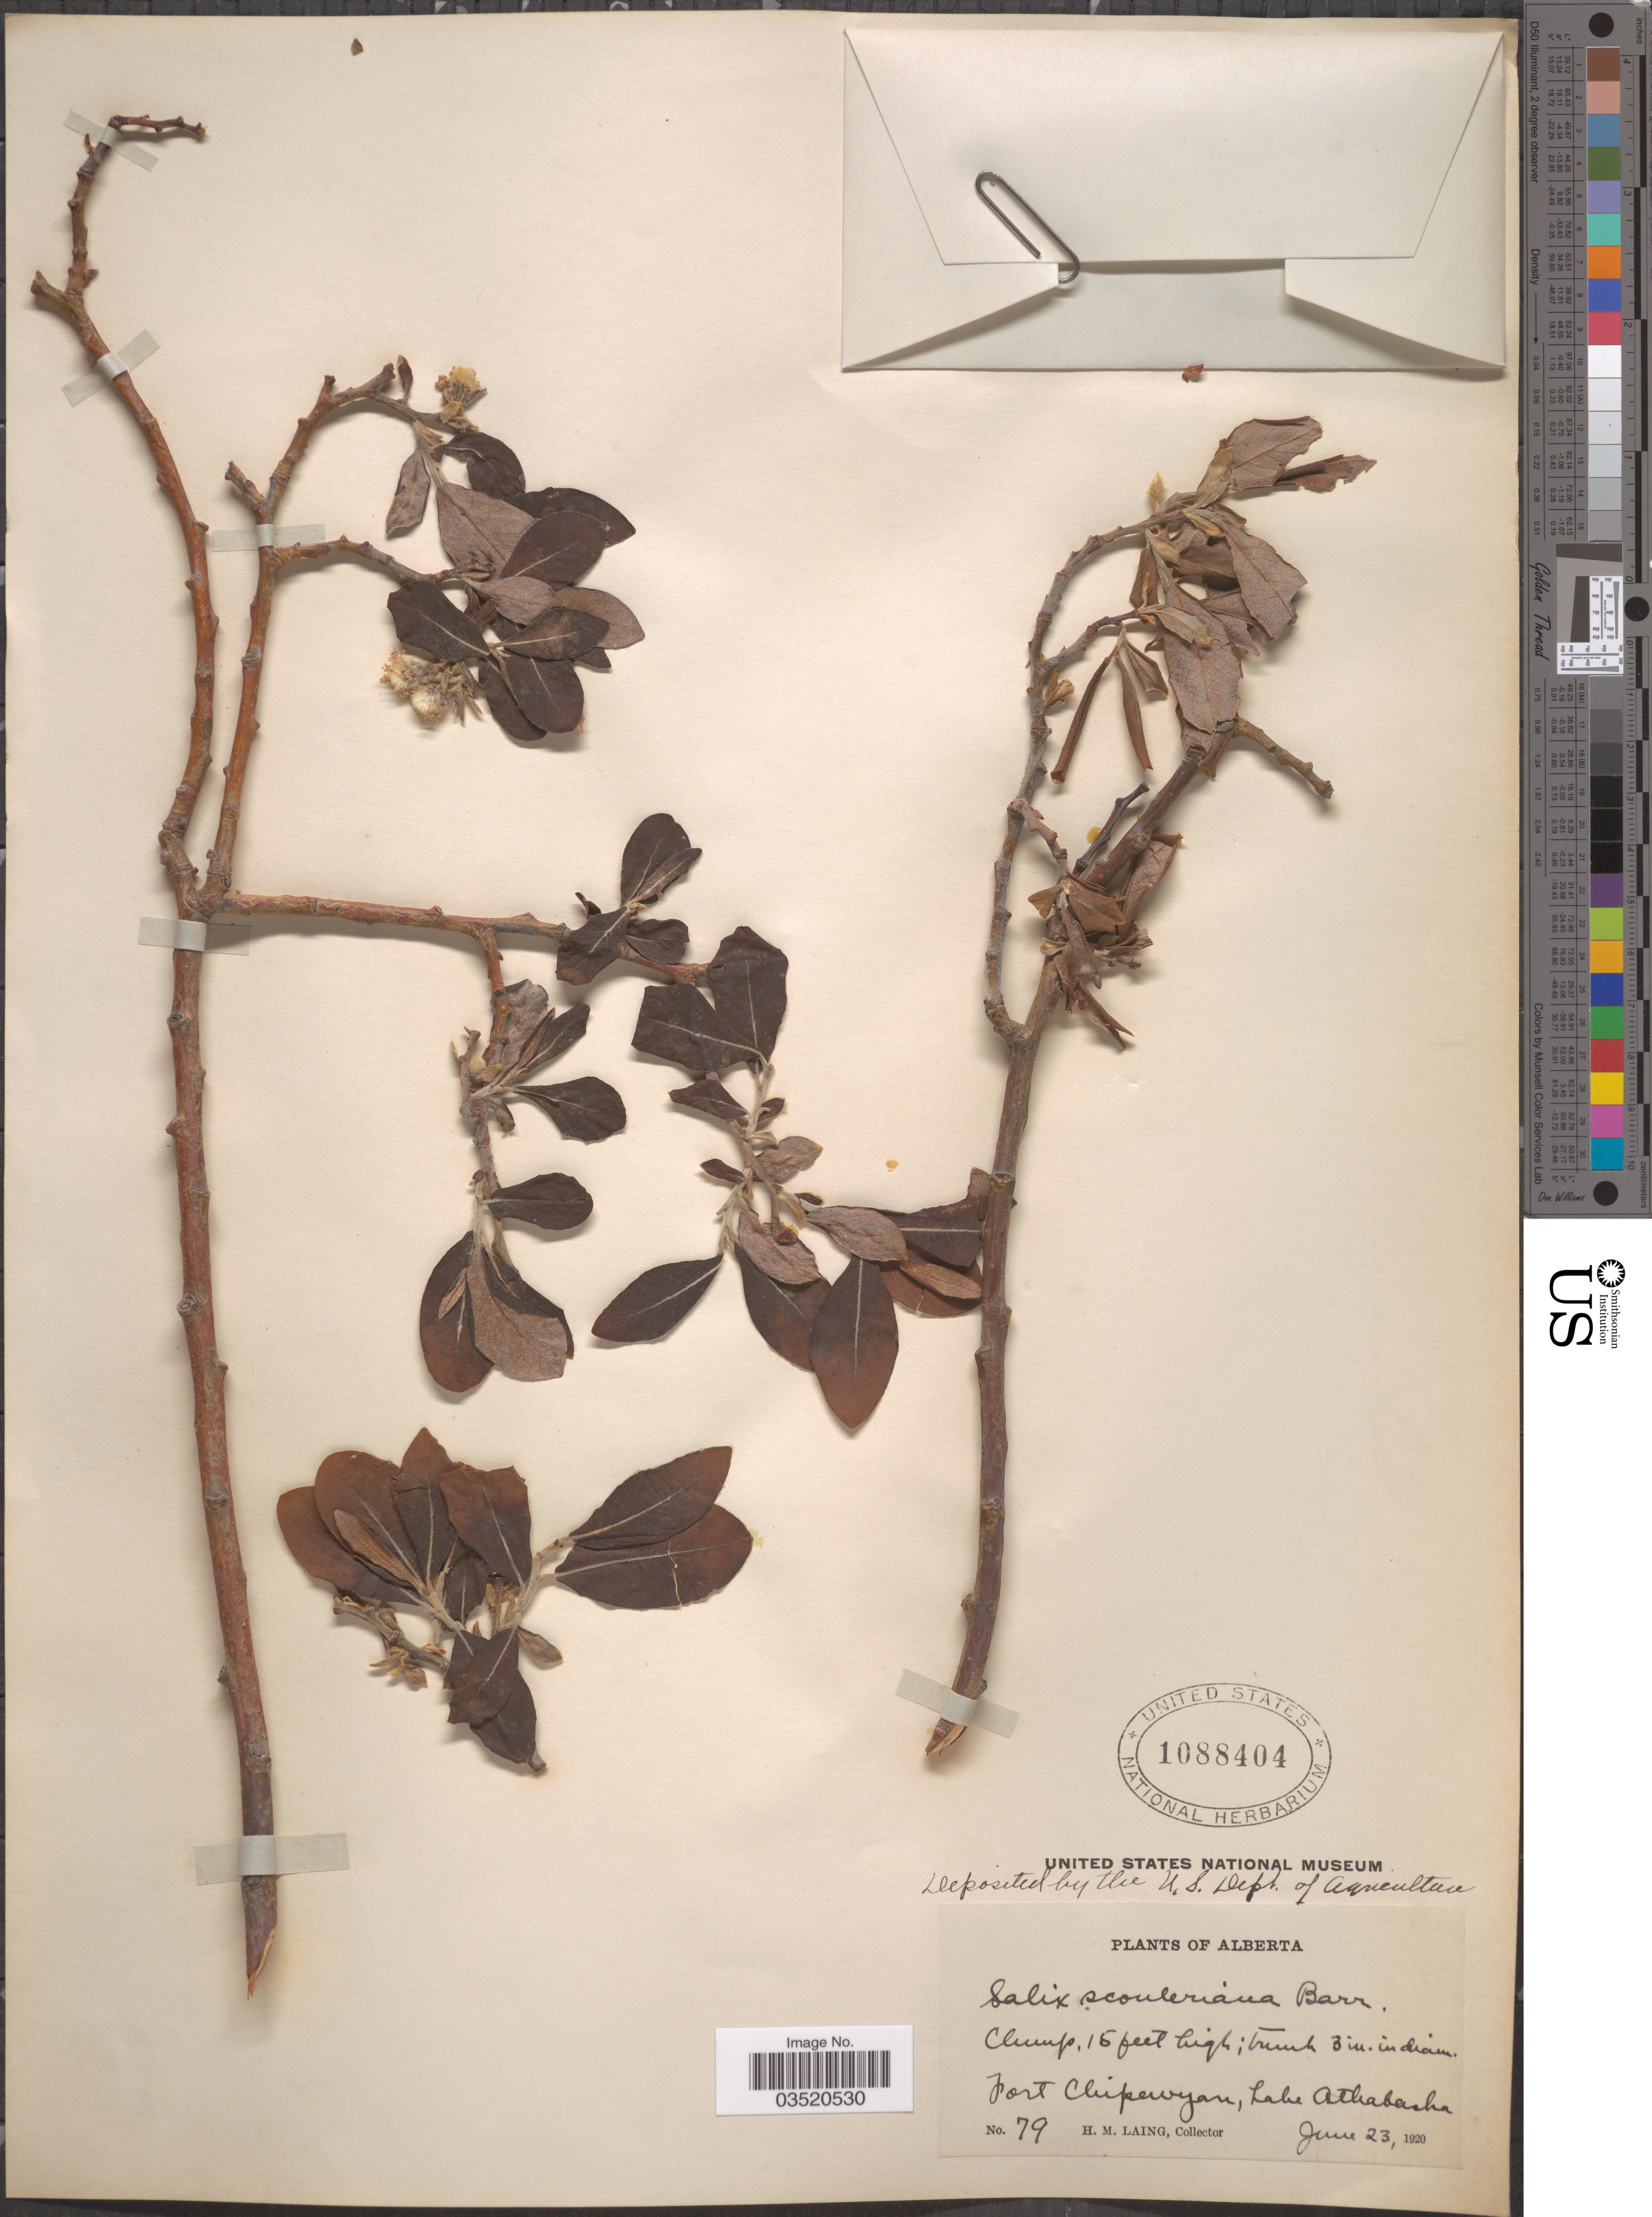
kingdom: Plantae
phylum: Tracheophyta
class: Magnoliopsida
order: Malpighiales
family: Salicaceae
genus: Salix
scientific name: Salix scouleriana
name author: Barratt ex Hook.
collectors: H. Laing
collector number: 79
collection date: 1920-06-23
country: Canada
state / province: Alberta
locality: Fort Chipewyan, Lake Athabaska.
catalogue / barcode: US 1088404